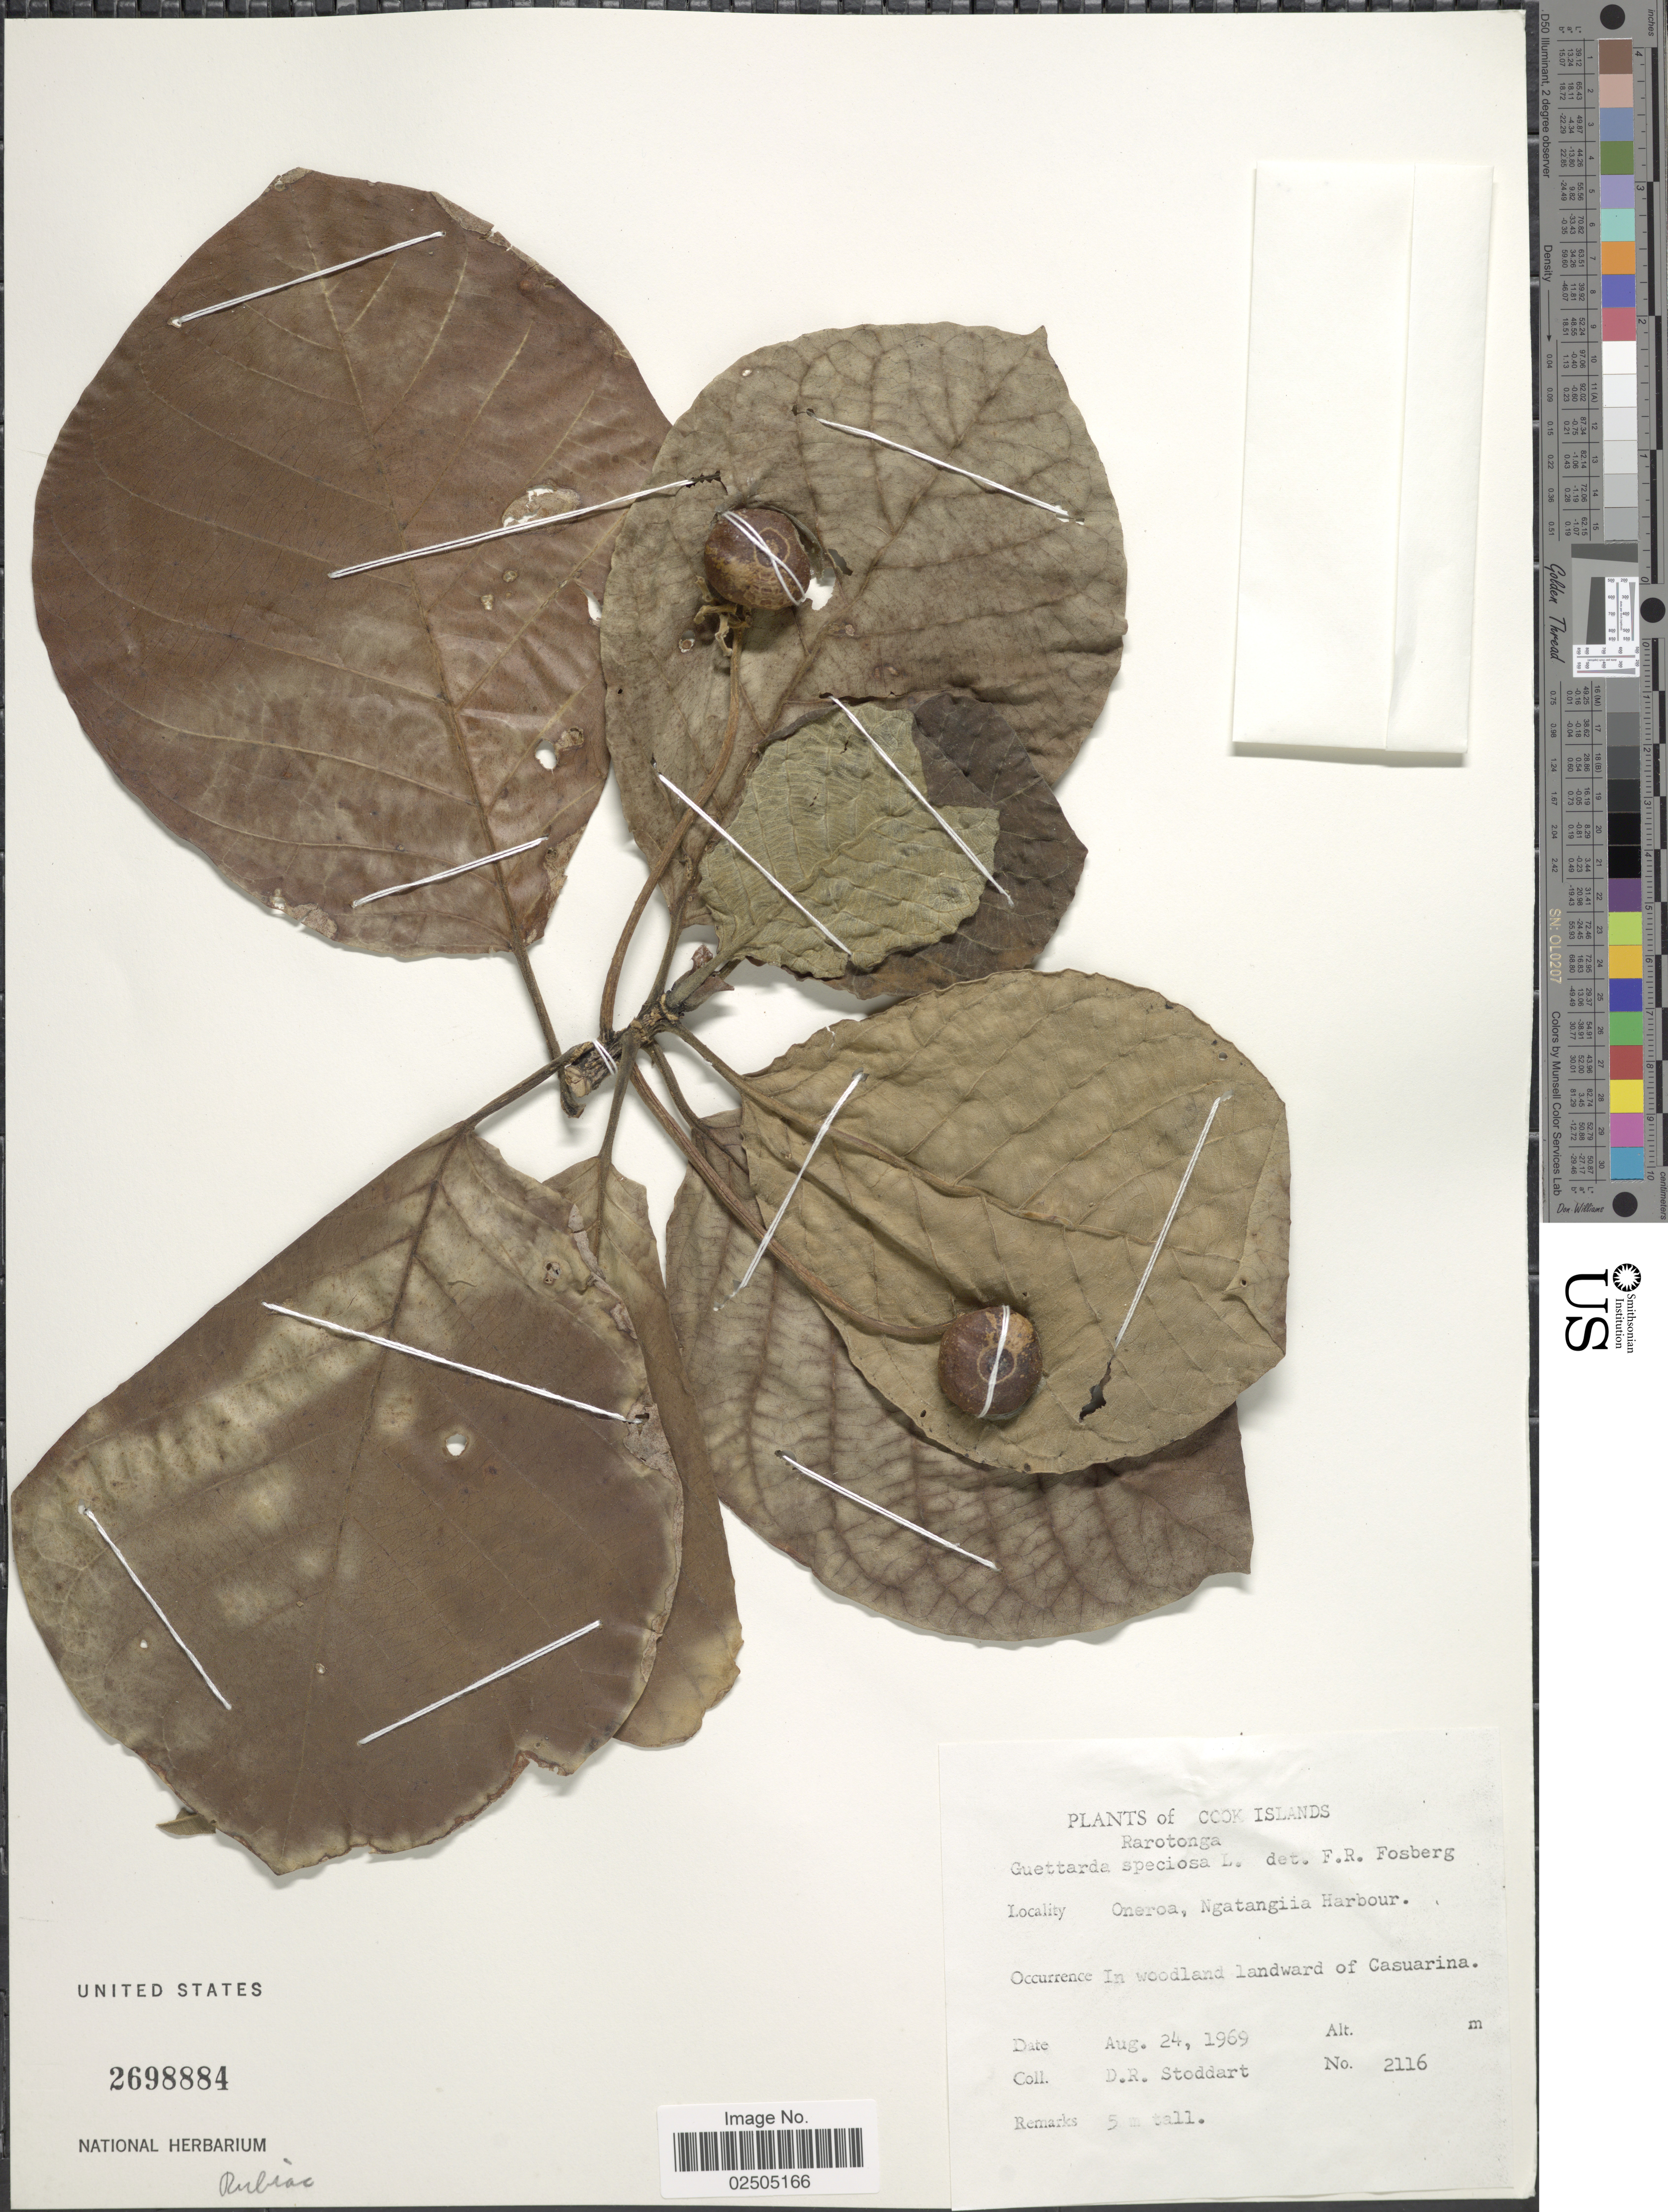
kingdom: Plantae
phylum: Tracheophyta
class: Magnoliopsida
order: Gentianales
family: Rubiaceae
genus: Guettarda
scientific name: Guettarda speciosa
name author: L.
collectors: D. R. Stoddart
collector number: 2116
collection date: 1969-08-24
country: Cook Islands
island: Rarotonga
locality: Rarotonga, Oneroa, Ngatangiia Harbour, in woodland landward of Casuarina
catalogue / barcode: US 2698884